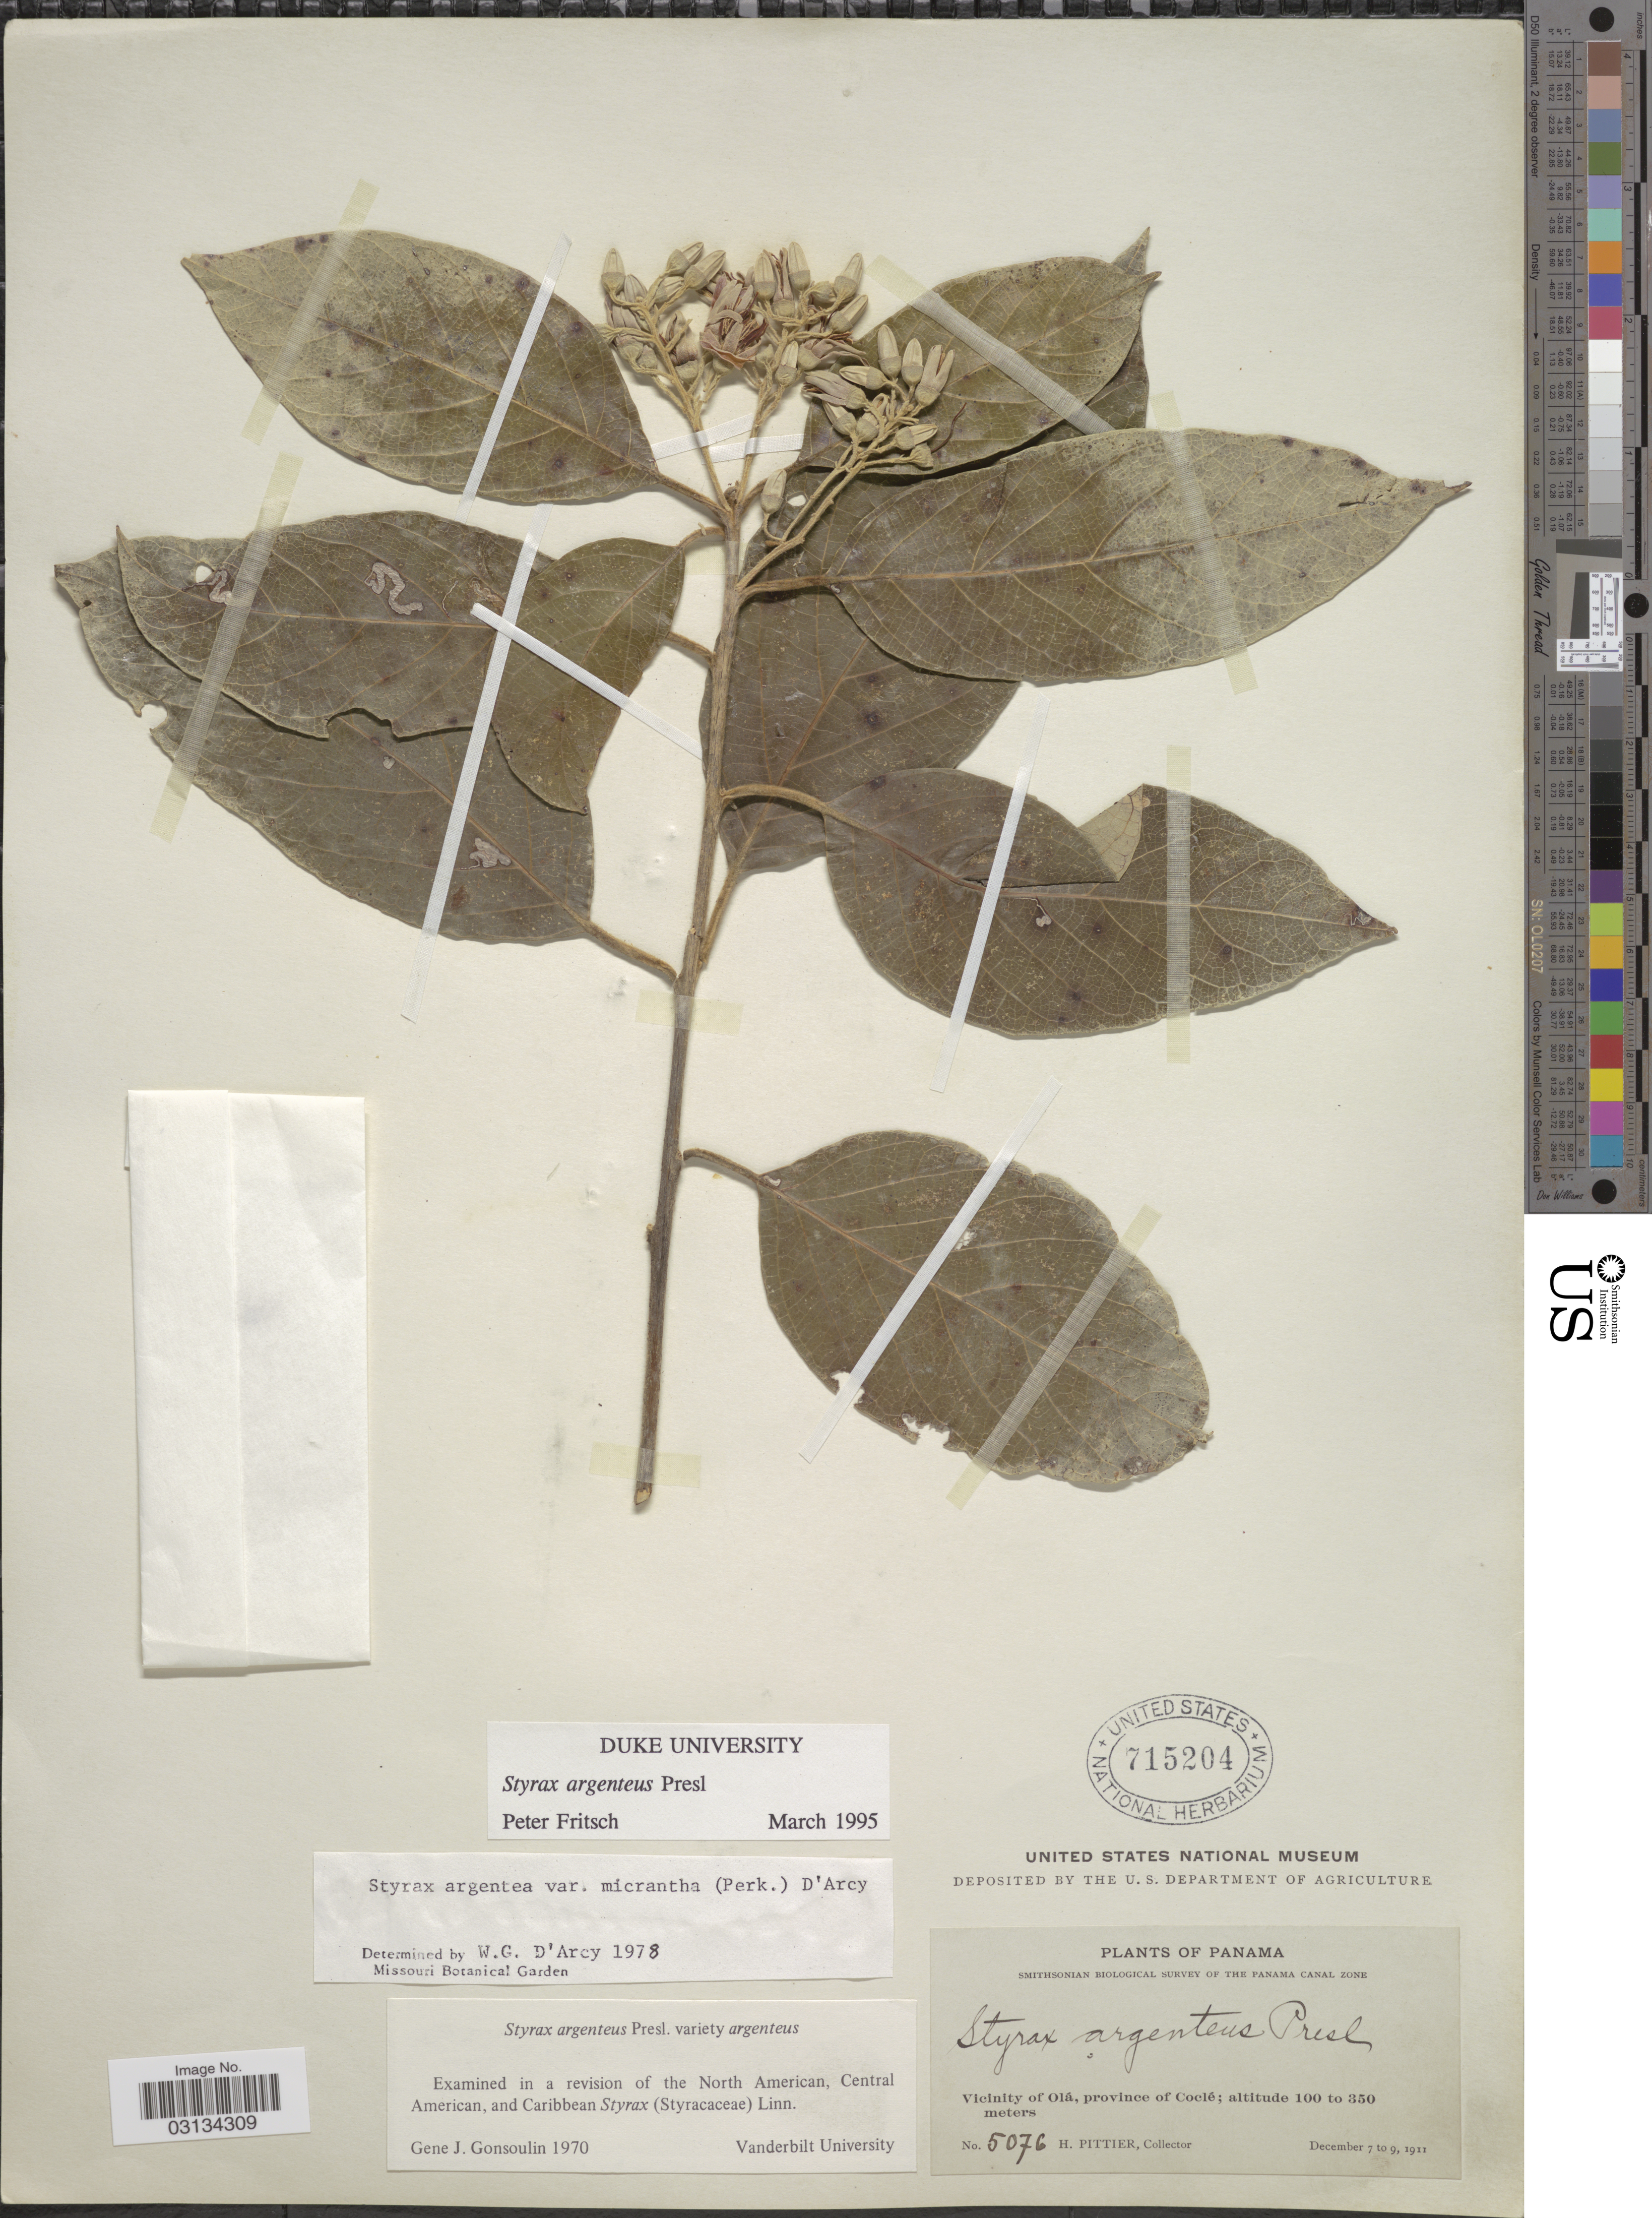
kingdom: Plantae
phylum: Tracheophyta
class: Magnoliopsida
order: Ericales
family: Styracaceae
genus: Styrax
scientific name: Styrax argenteus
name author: C. Presl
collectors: H. F. Pittier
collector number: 5076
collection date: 1911-12-07/1911-12-09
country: Panama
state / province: Coclé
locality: Vicinity of Olá, province of Coclé.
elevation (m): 100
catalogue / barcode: US 715204